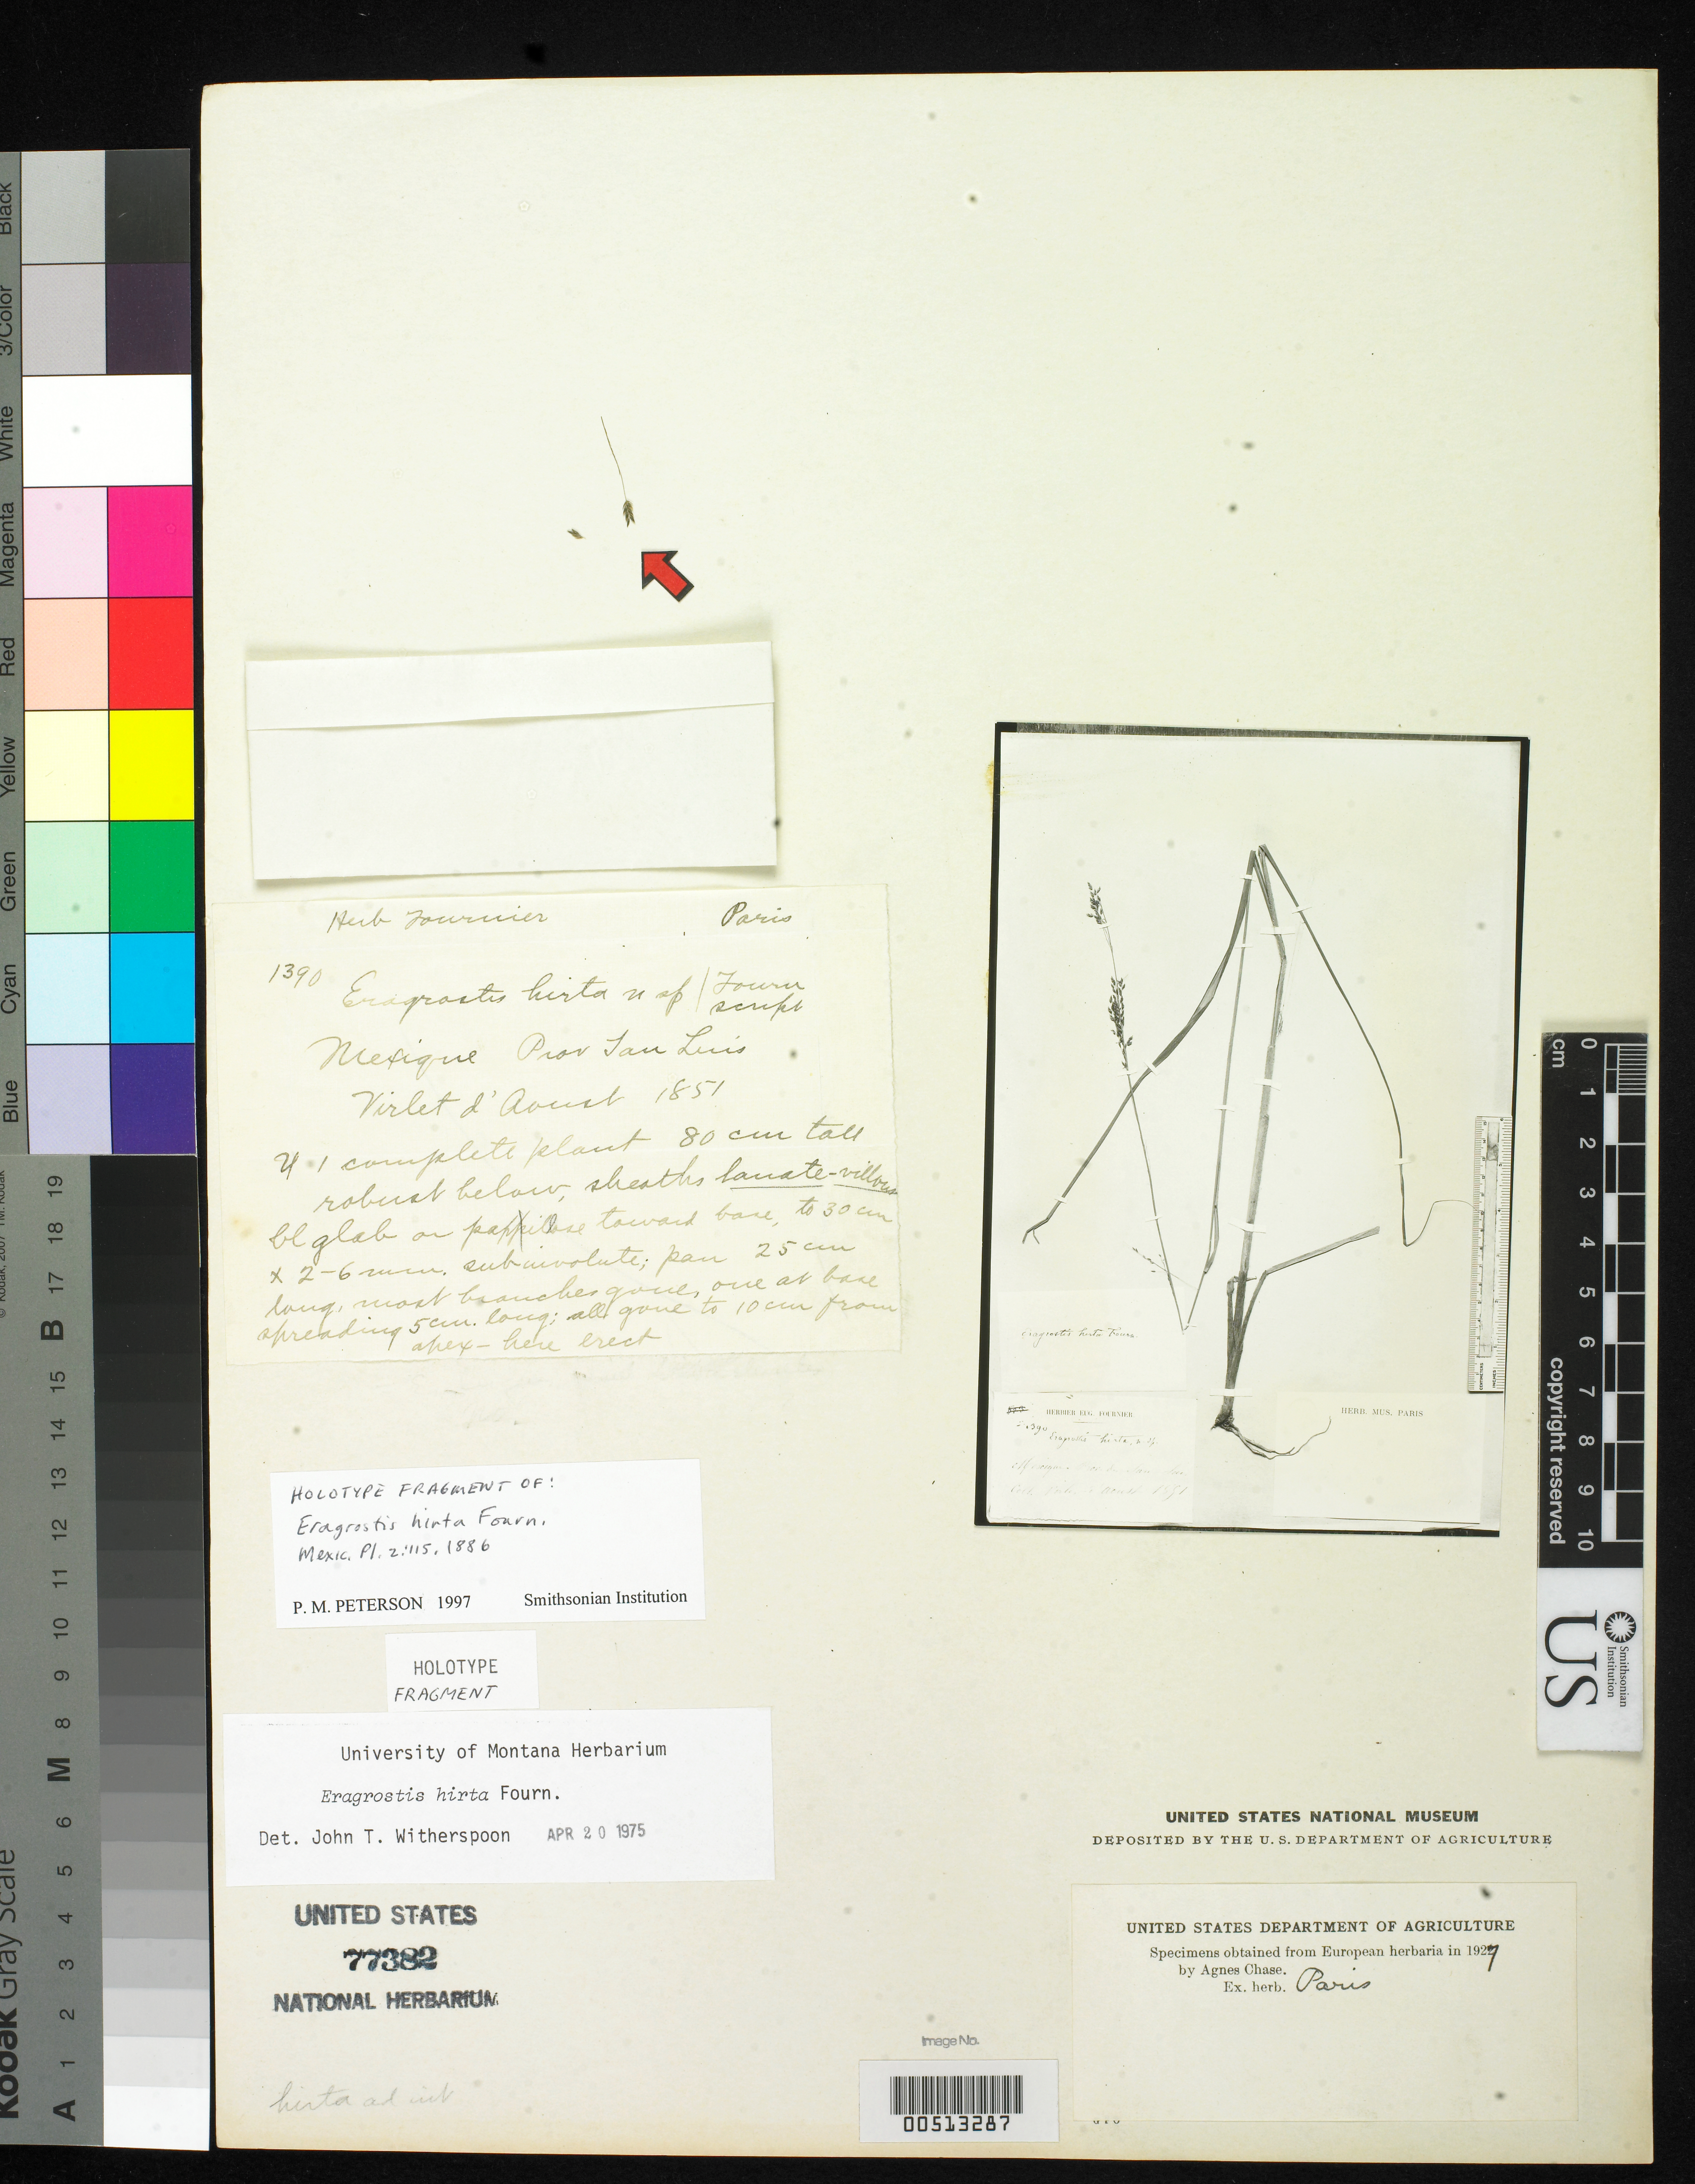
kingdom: Plantae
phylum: Tracheophyta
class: Liliopsida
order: Poales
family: Poaceae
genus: Eragrostis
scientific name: Eragrostis hirta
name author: E. Fourn.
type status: Type Fragment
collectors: E. Fournier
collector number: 1390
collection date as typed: Aug 1891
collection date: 1891-08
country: Mexico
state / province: San Luis Potosi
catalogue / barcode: US 77382